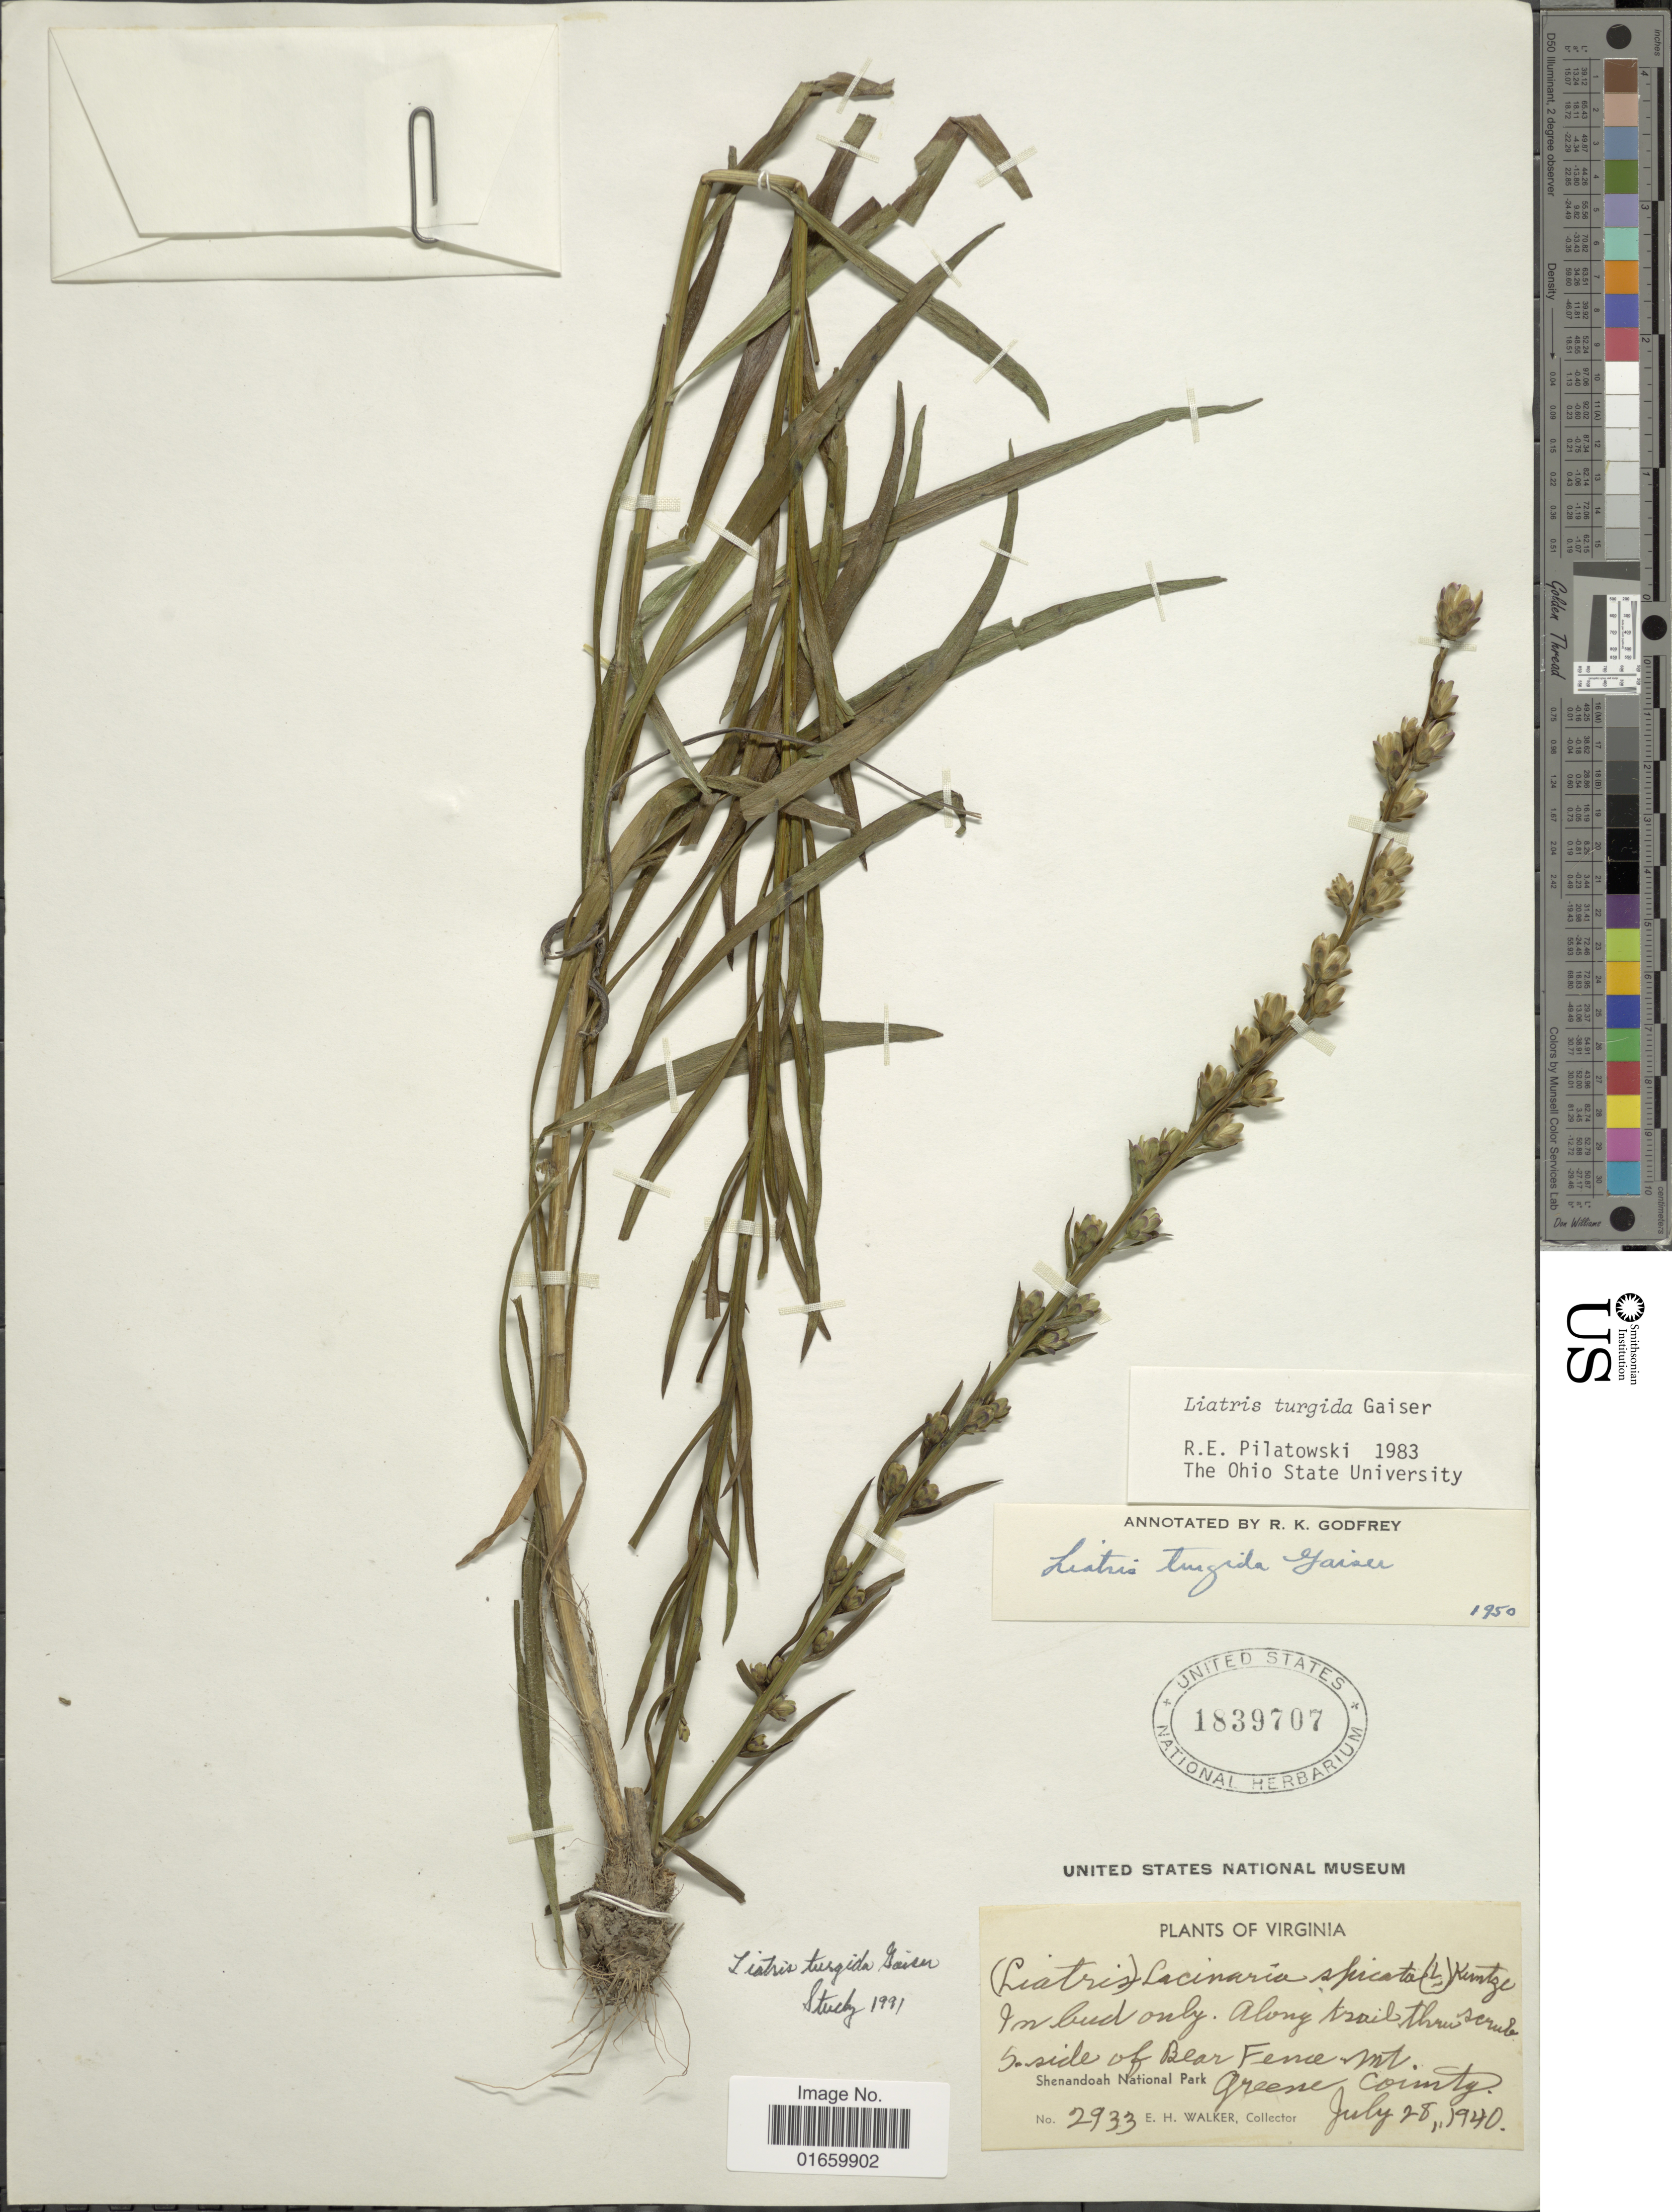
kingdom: Plantae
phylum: Tracheophyta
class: Magnoliopsida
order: Asterales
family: Asteraceae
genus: Liatris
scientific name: Liatris turgida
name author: Gaiser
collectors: E. H. Walker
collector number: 2933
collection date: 1940-07-28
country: United States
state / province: Virginia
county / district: Greene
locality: Shenandoah National Park, S. side of Bear Fence Mt.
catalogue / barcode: US 1839707